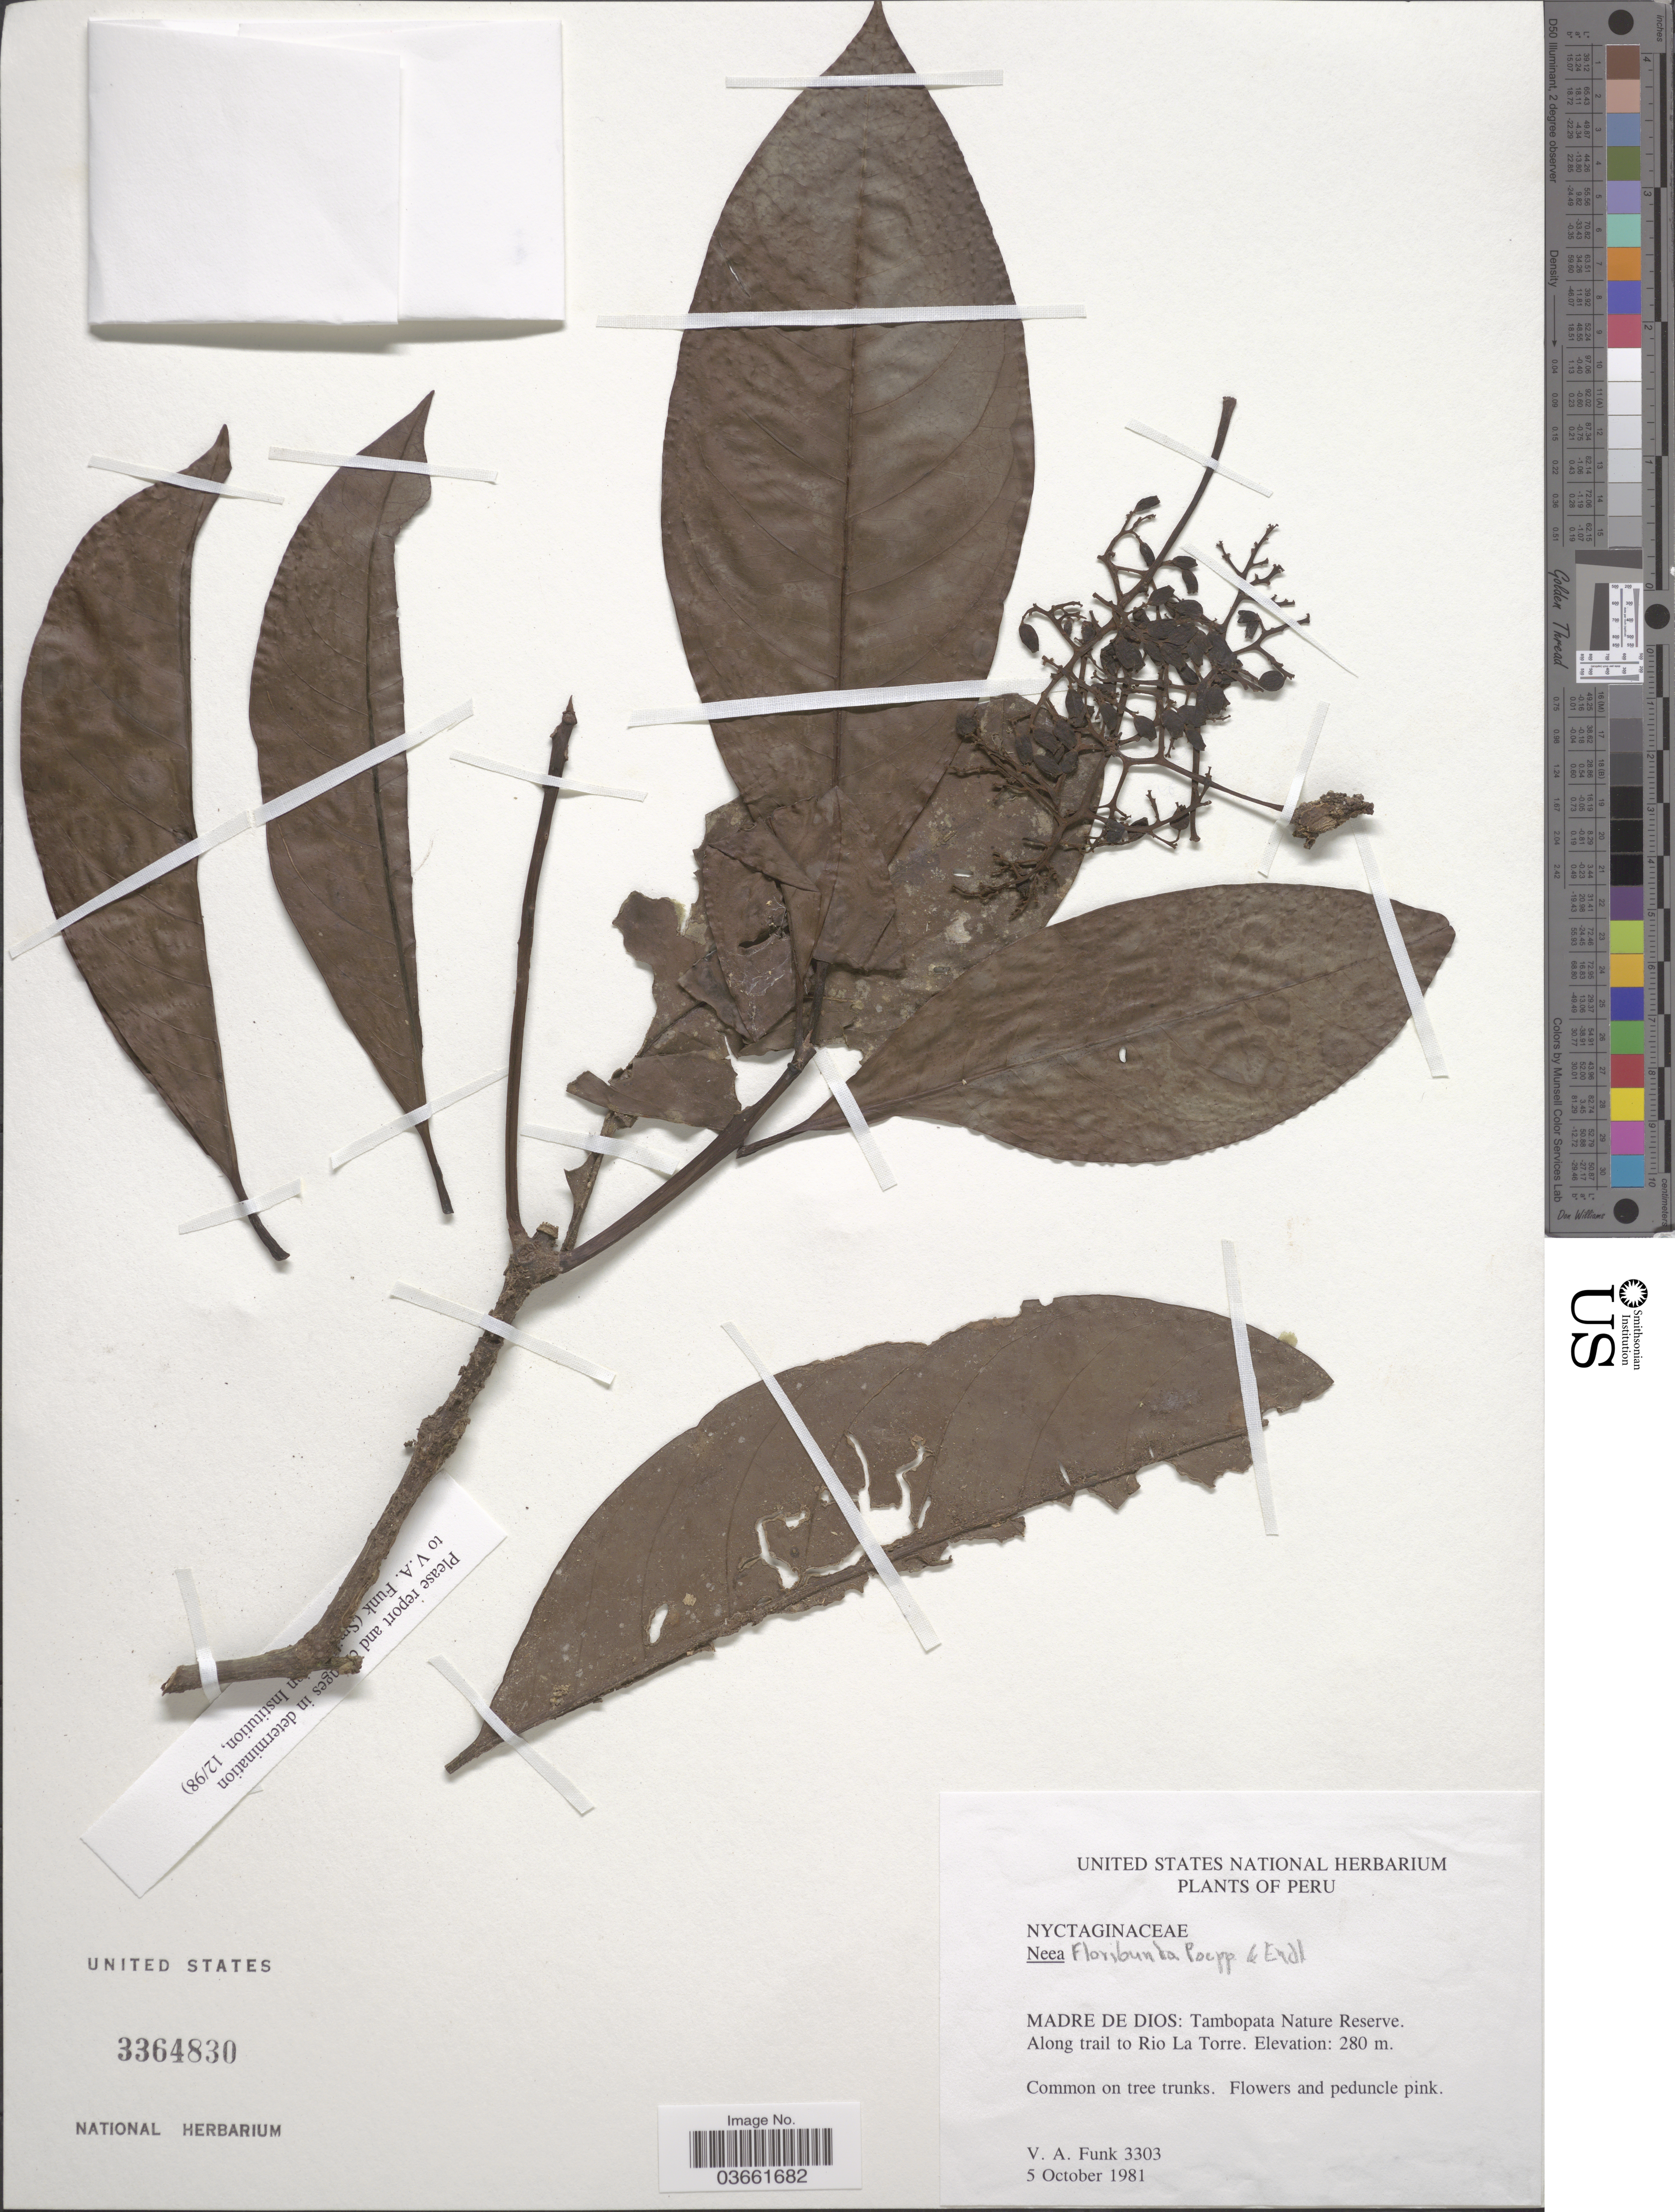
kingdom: Plantae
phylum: Tracheophyta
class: Magnoliopsida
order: Caryophyllales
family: Nyctaginaceae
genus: Neea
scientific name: Neea floribunda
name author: Poepp. & Endl.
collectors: V. Funk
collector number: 3303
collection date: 1981-10-05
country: Peru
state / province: Madre de Dios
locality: Tambopata Nature Reserve. Along trail to Rio La Torre.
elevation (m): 280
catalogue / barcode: US 3364830